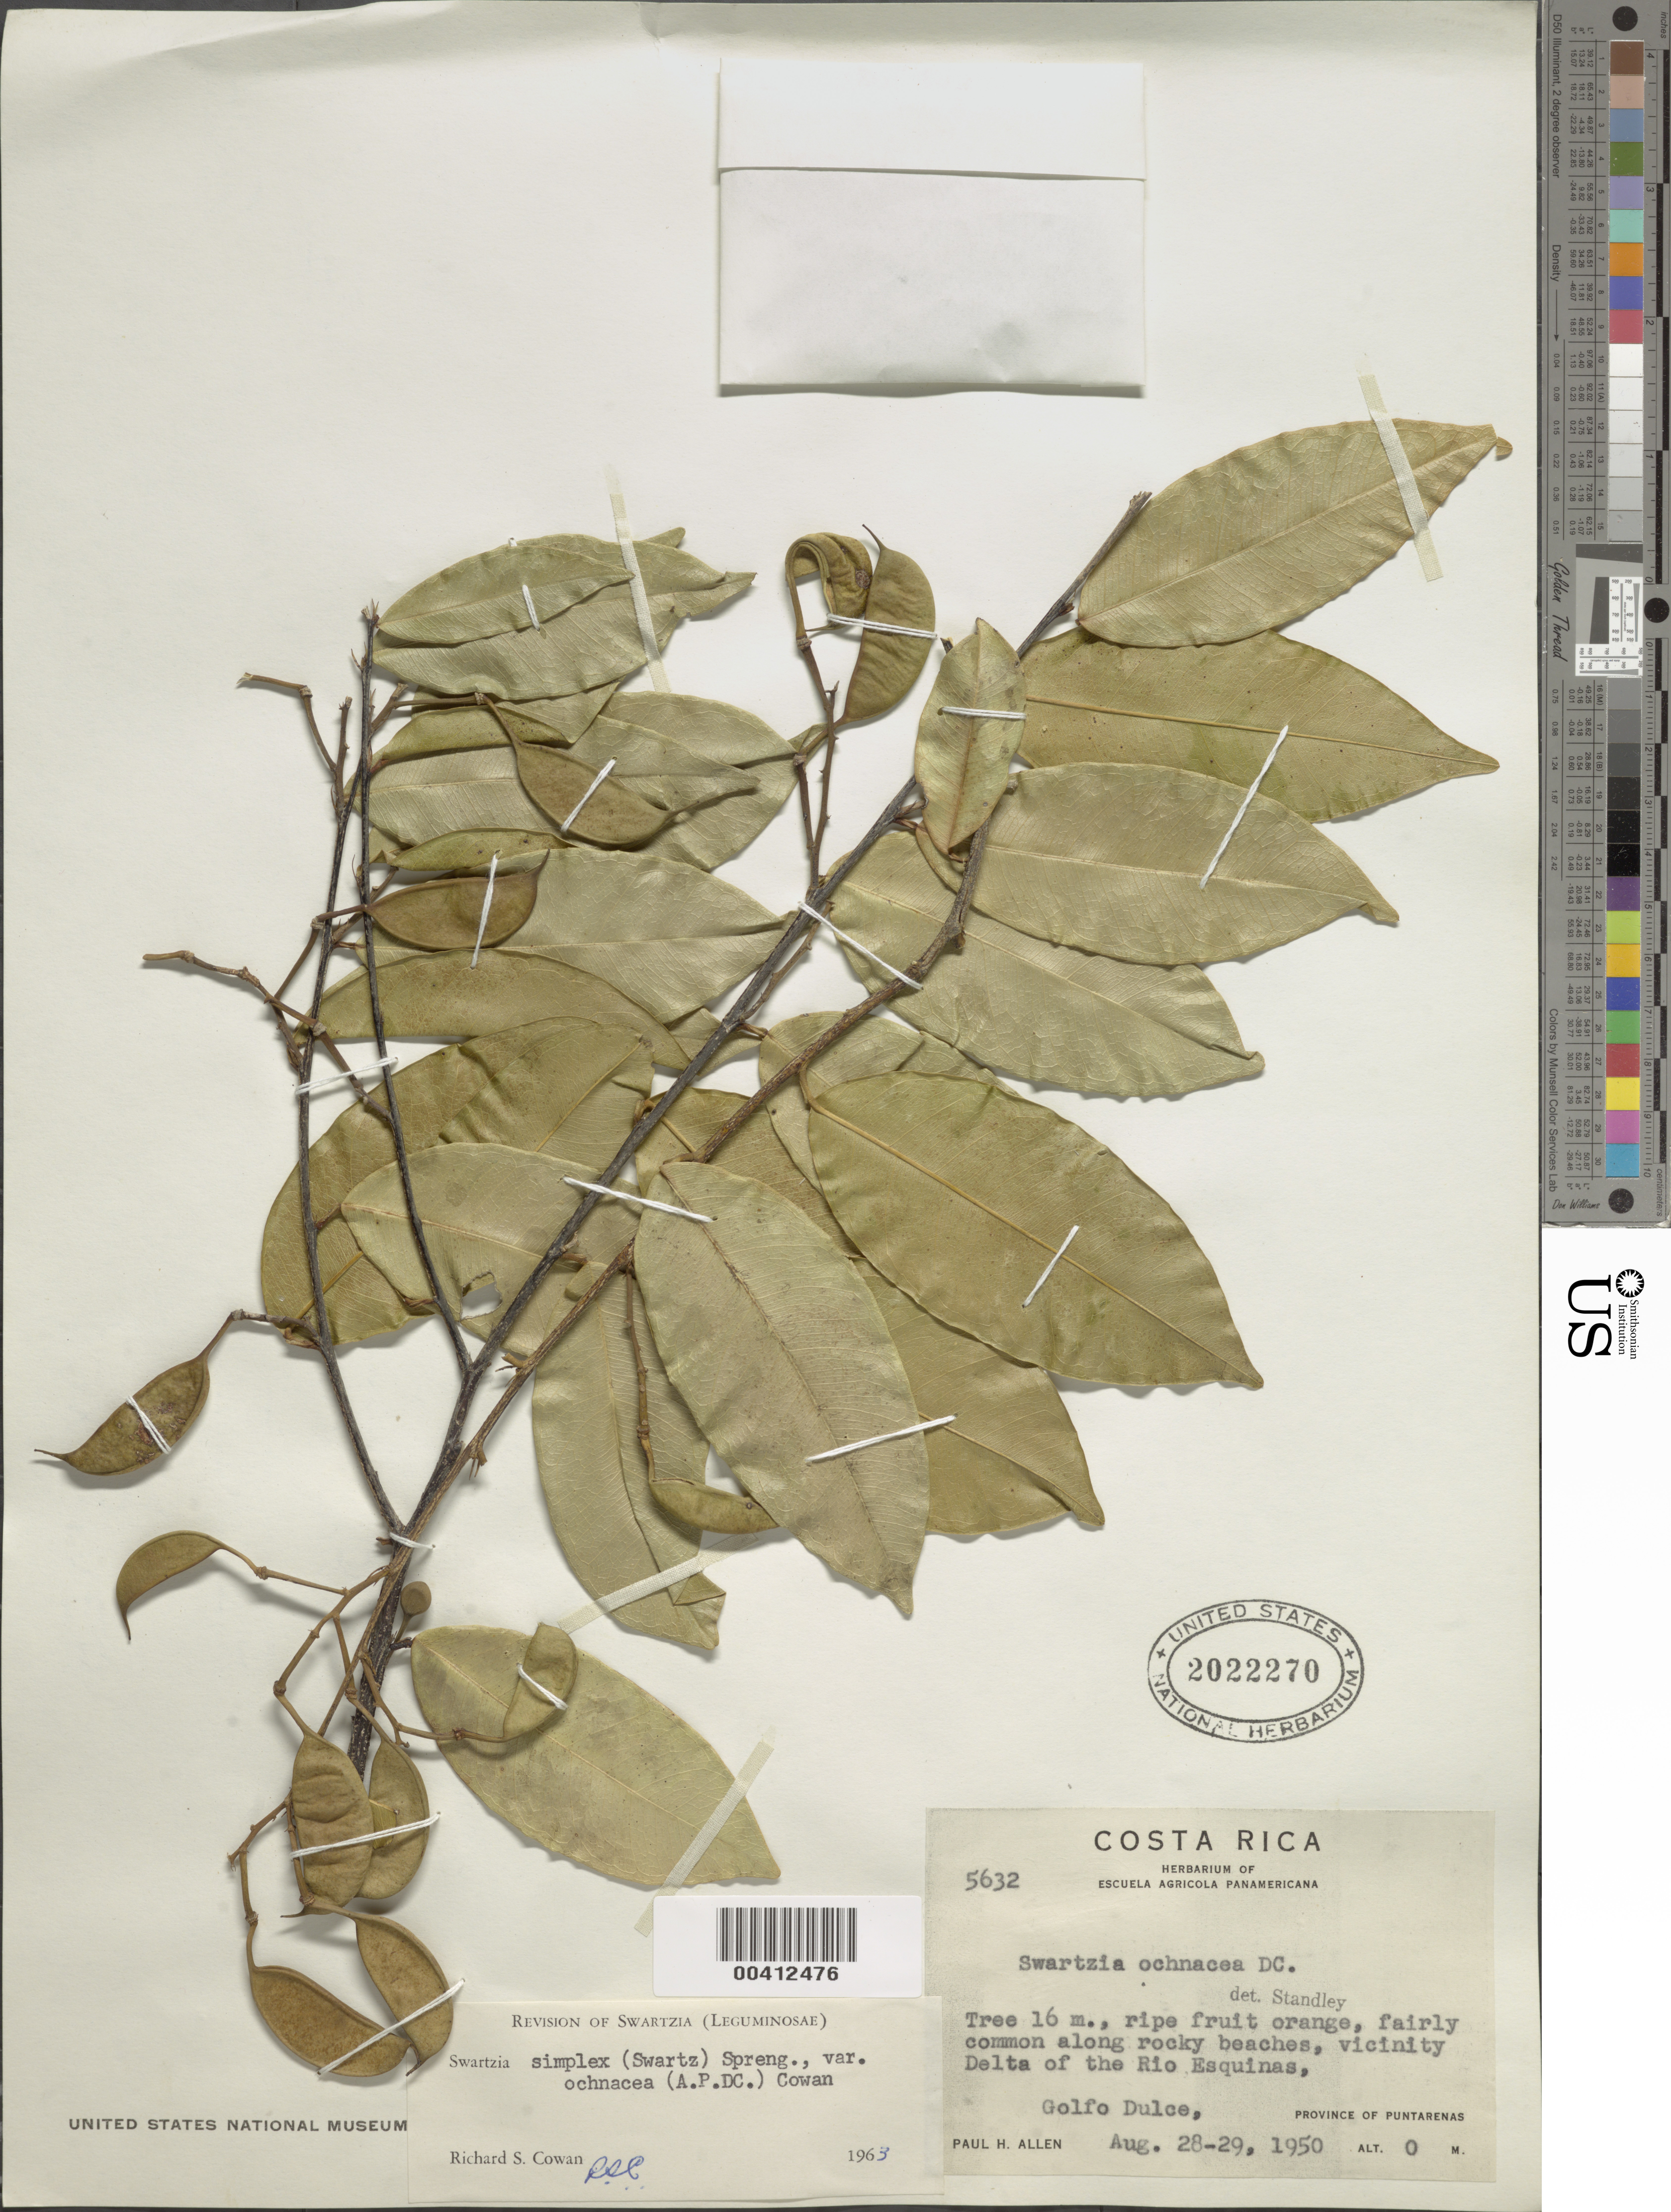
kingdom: Plantae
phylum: Tracheophyta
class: Magnoliopsida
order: Fabales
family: Fabaceae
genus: Swartzia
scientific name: Swartzia simplex var. ochnacea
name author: (DC.) R.S. Cowan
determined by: Cowan, R. S.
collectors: P. H. Allen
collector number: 5632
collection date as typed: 28 Aug 1950 to 29 Aug 1950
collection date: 1950-08-28/1950-08-29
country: Costa Rica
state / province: Puntarenas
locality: Golfo dulce, vicinity of the delta of the rio esquinas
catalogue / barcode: US 2022270